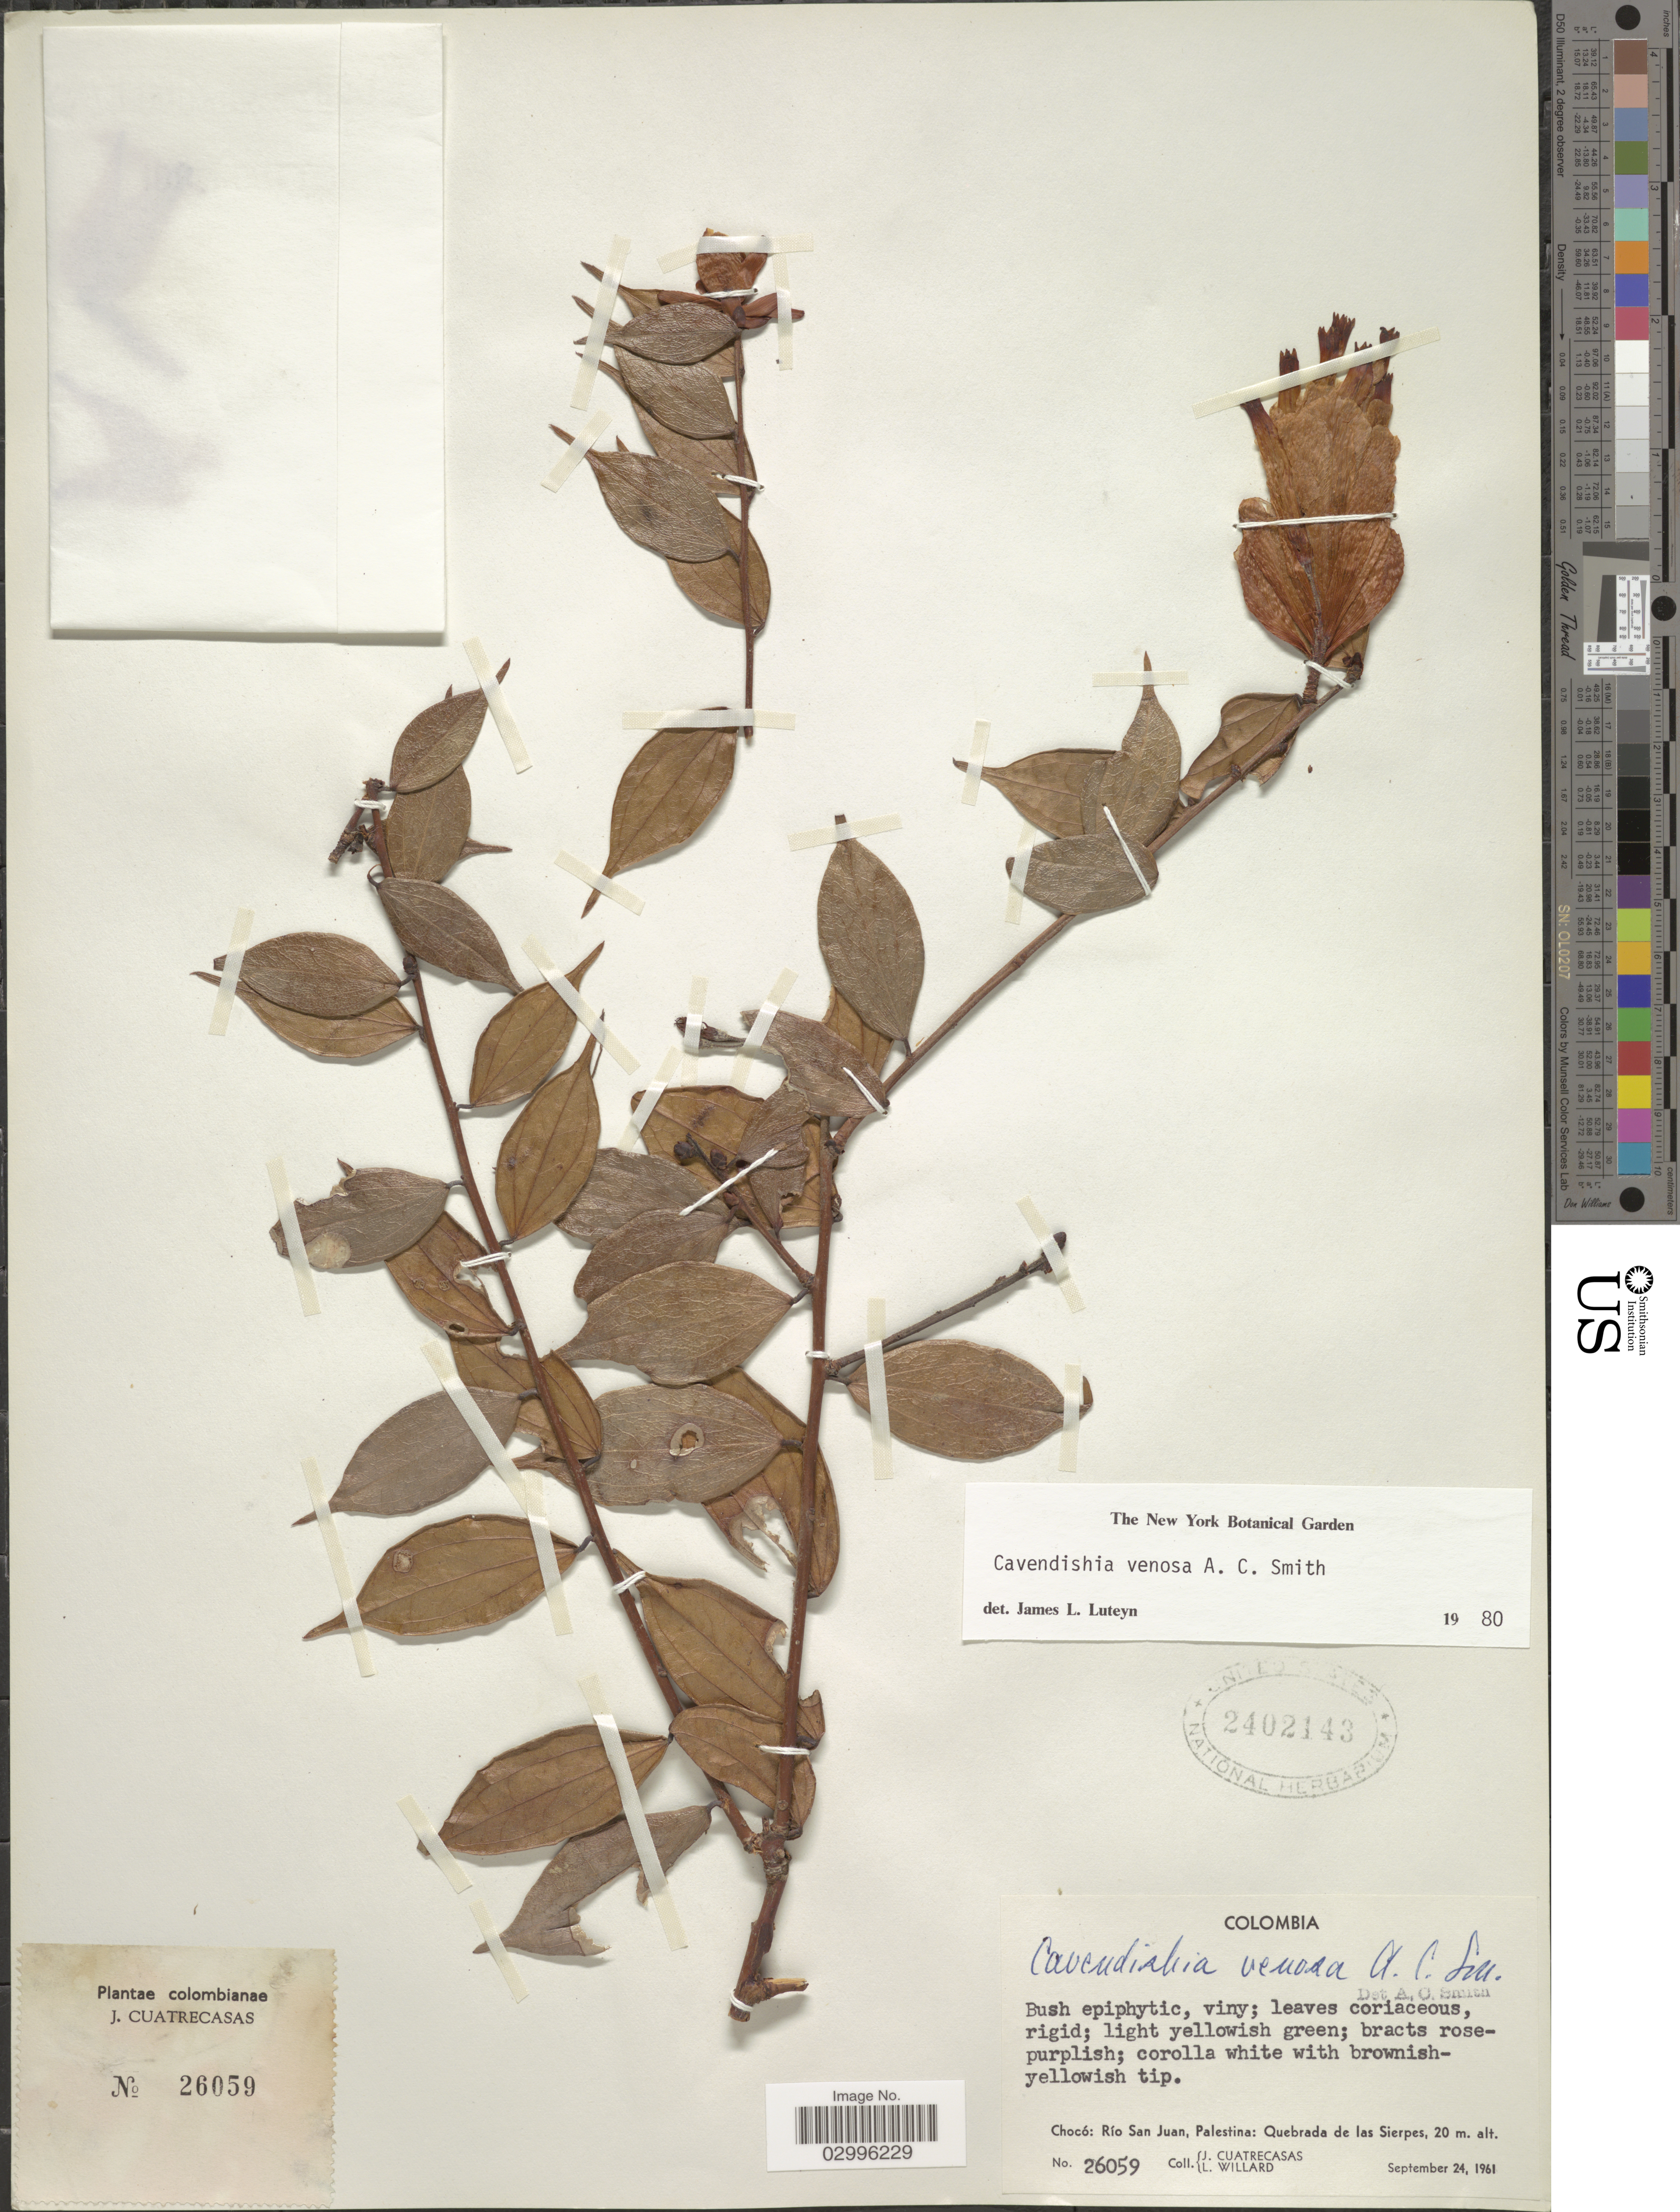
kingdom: Plantae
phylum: Tracheophyta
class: Magnoliopsida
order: Ericales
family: Ericaceae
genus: Cavendishia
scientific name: Cavendishia venosa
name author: A.C. Sm.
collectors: J. Cuatrecasas & L. Willard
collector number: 26059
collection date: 1961-09-24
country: Colombia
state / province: Chocó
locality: Río San Juan, Palestina: Quebrada de las Sierpes.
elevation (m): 20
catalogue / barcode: US 2402143